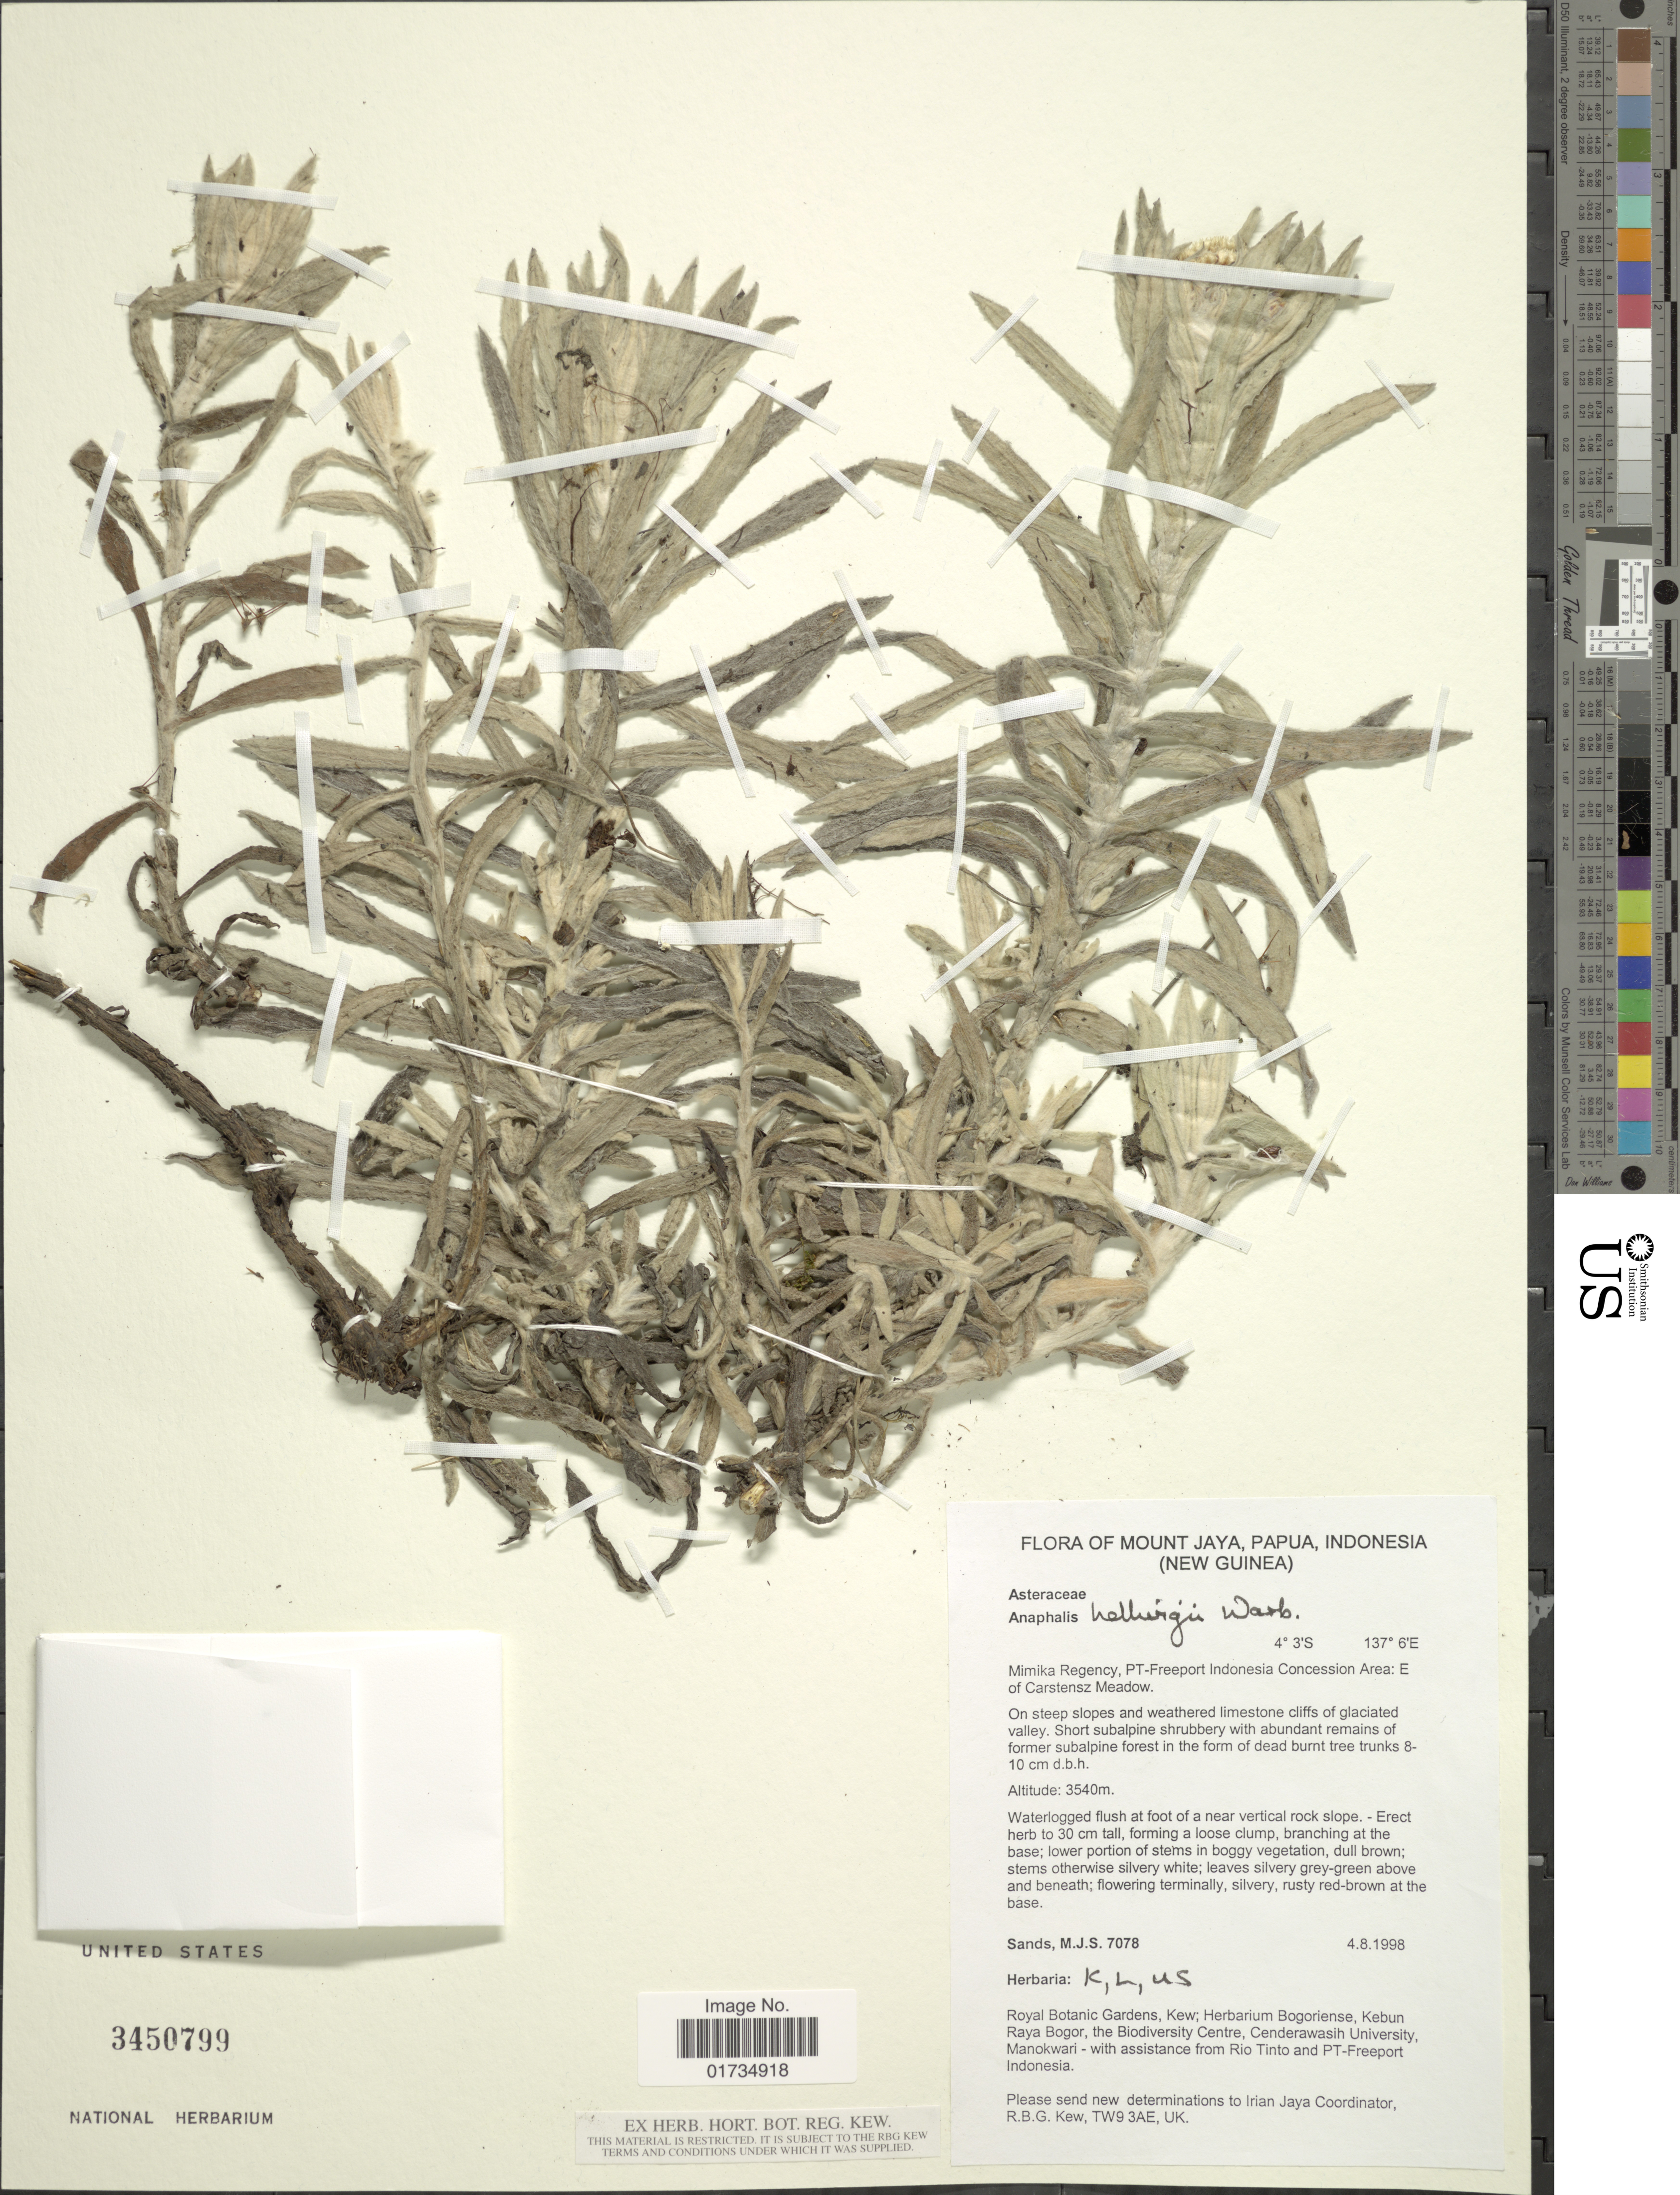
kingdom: Plantae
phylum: Tracheophyta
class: Magnoliopsida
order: Asterales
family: Asteraceae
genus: Anaphalis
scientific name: Anaphalis hellwigii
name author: Warb.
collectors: M. Sands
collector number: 7078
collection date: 1998-08-04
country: Indonesia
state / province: Papua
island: New Guinea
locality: Mount Jaya, Papua, Indonesia (New Guinea). Mimika Regency, PT- Freeport Indonesia Concession Area: E of Carstensz Meadow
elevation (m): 3540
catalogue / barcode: US 3450799